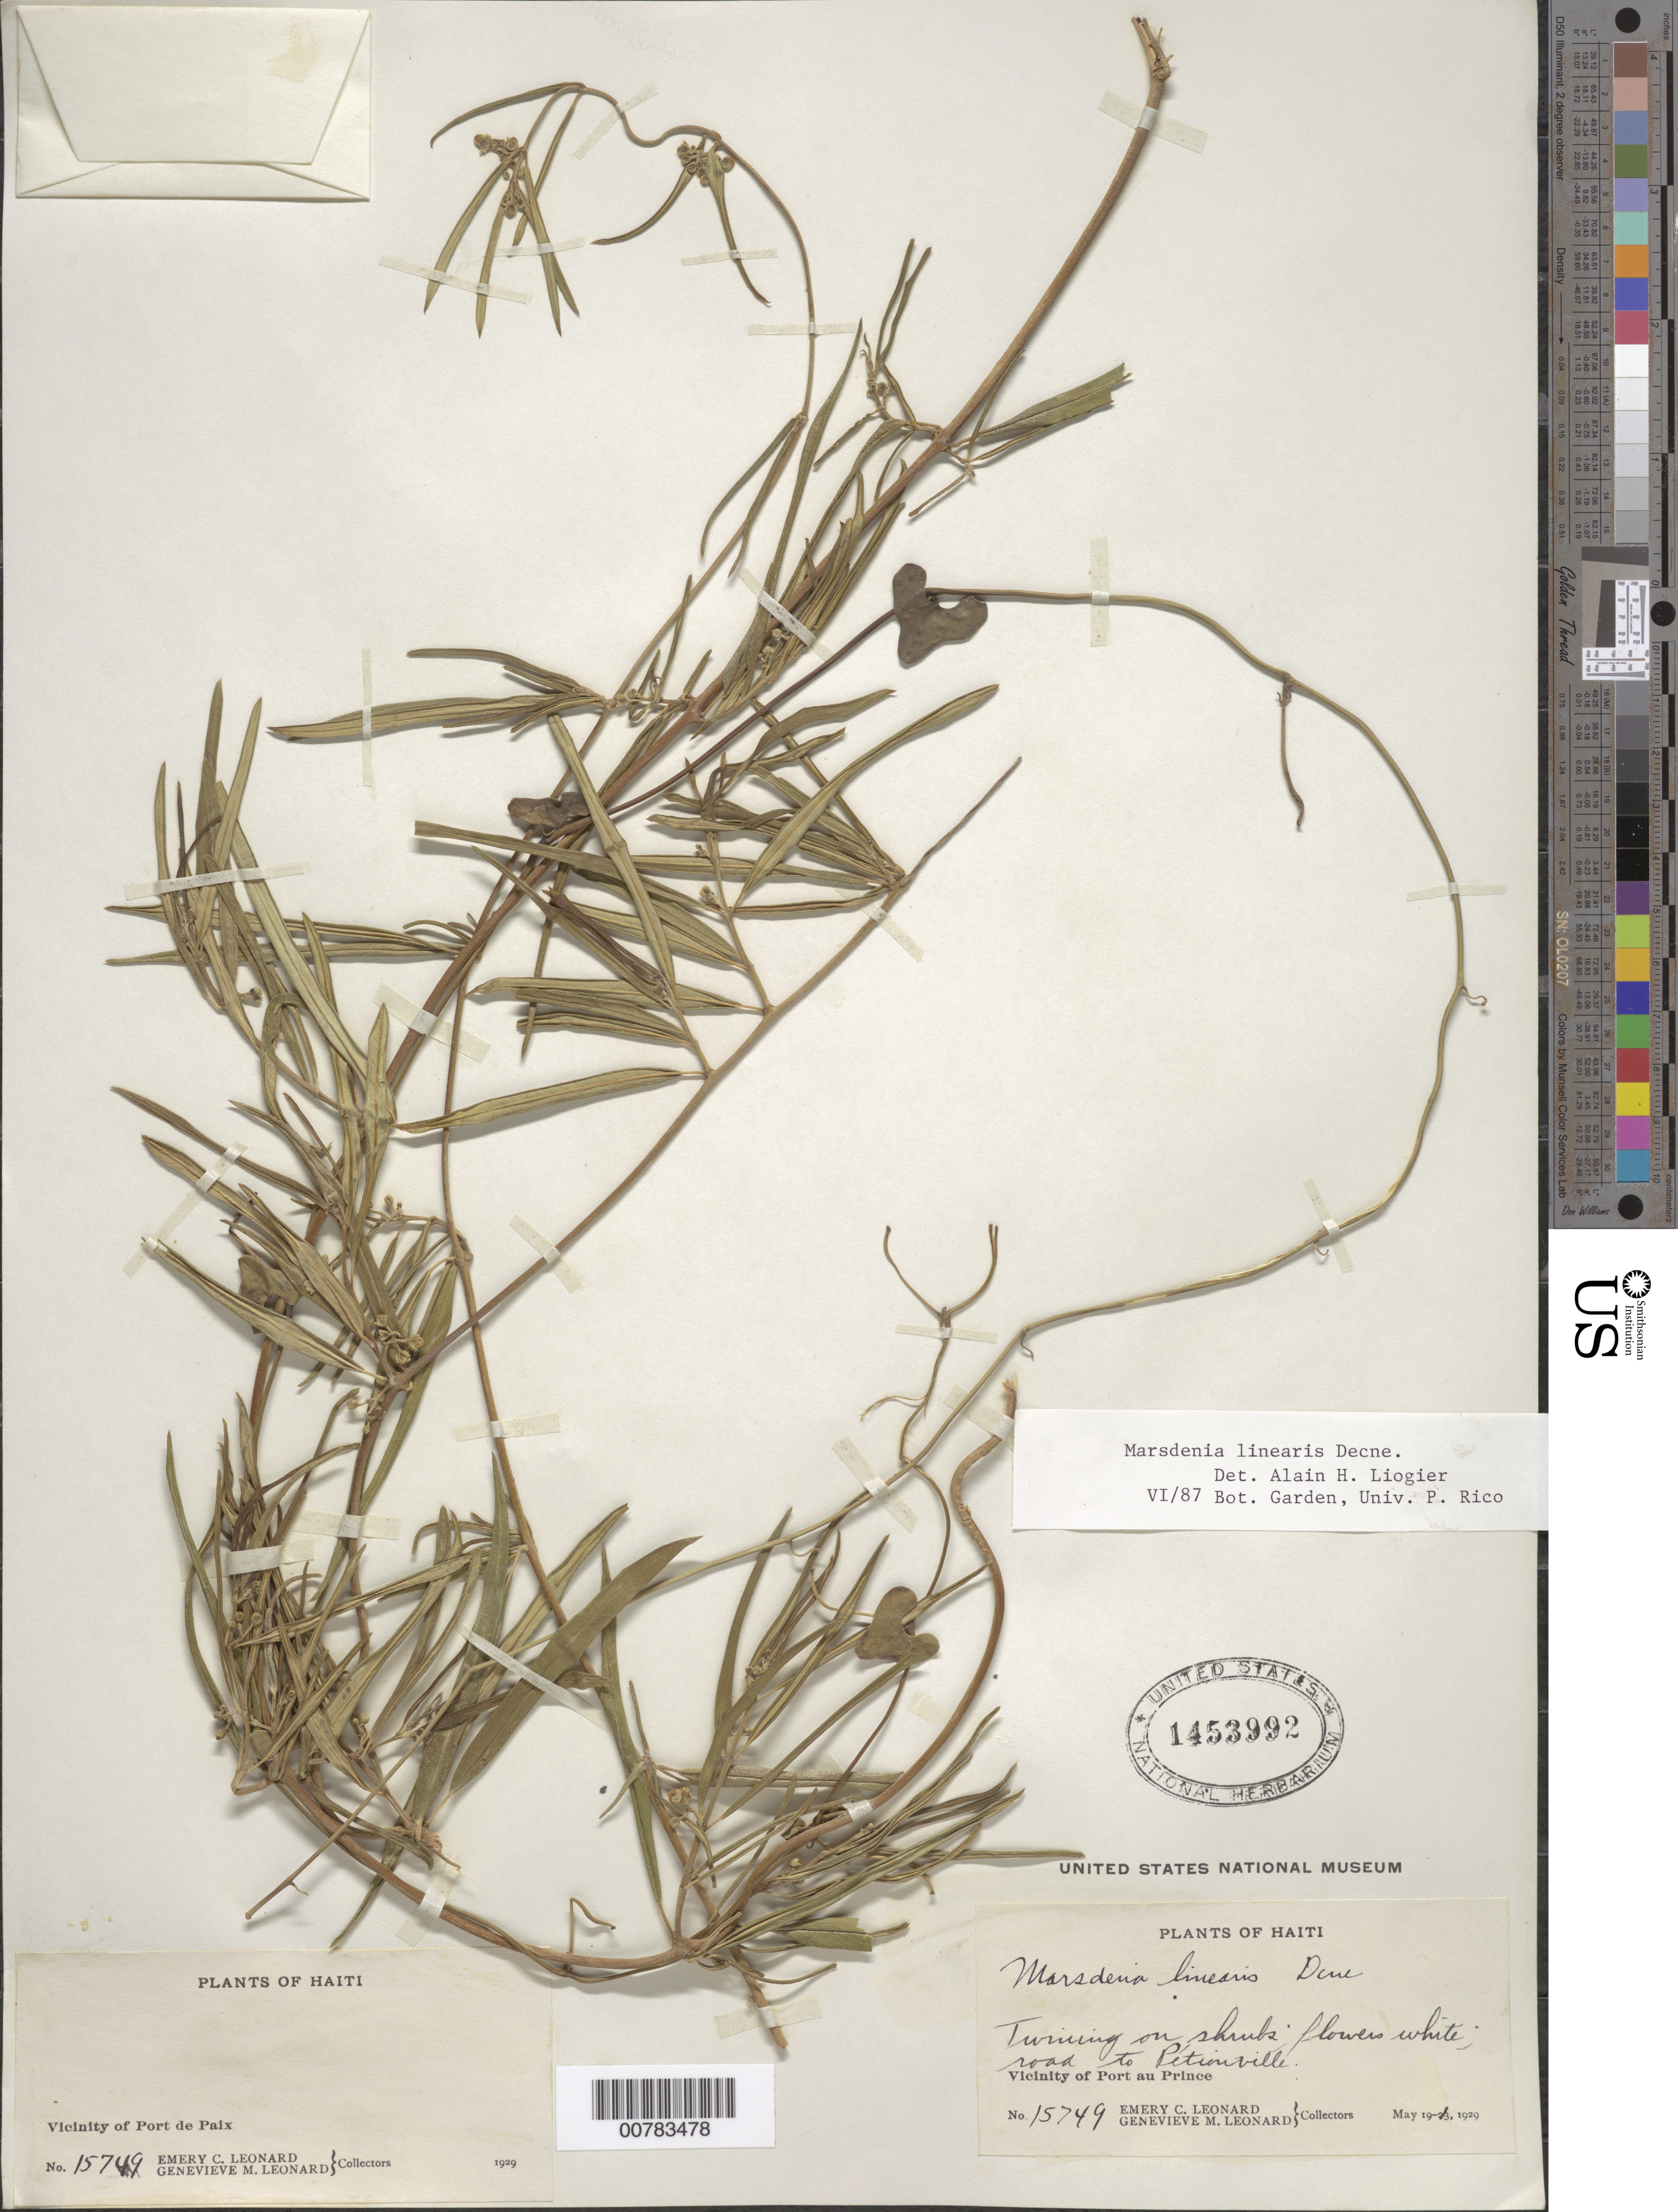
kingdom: Plantae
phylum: Tracheophyta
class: Magnoliopsida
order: Gentianales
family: Apocynaceae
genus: Marsdenia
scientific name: Marsdenia linearis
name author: Decne.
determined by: Liogier, Alain H.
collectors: E. C. Leonard & G. M. Leonard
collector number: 15749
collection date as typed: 19 May 1929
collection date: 1929-05-19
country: Haiti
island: Hispaniola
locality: Vicinity of Port au Prince, road to Pétionville.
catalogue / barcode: US 1453992